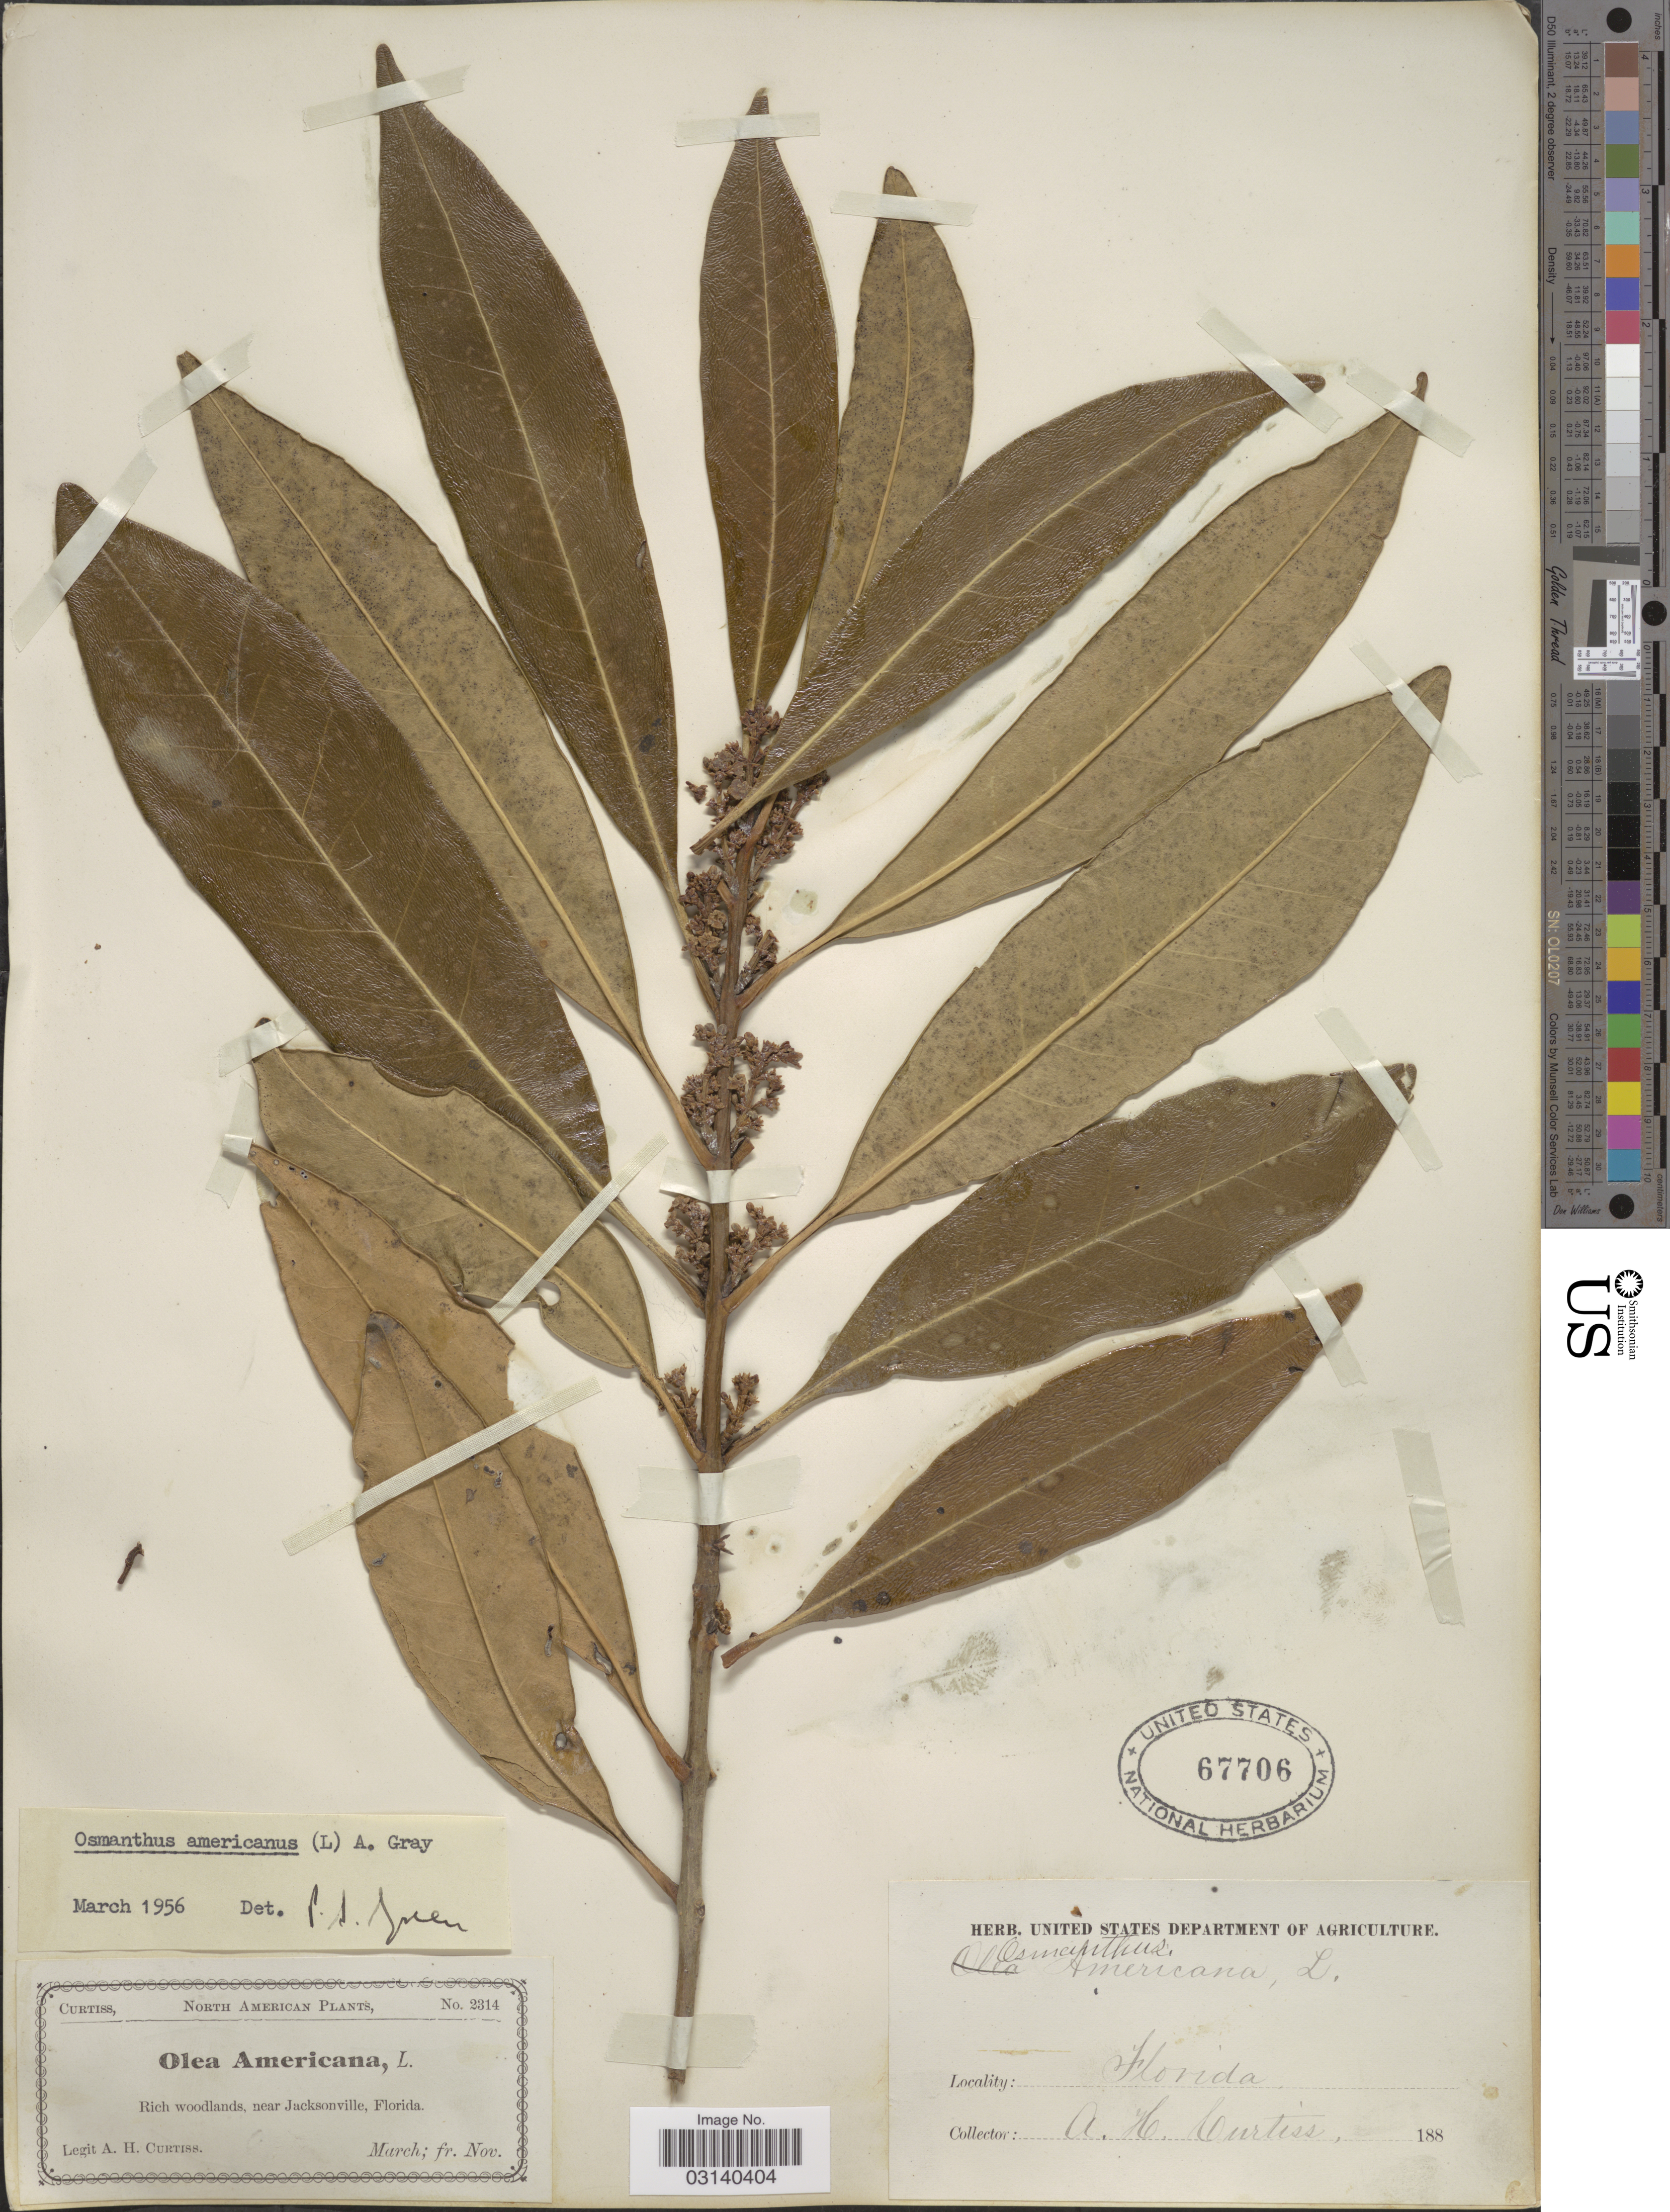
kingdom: Plantae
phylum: Tracheophyta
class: Magnoliopsida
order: Lamiales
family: Oleaceae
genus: Osmanthus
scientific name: Osmanthus americanus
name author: (L.) A. Gray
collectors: A. H. Curtiss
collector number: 2314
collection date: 1888-03/1888-11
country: United States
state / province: Florida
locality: Rich woodlands, near Jacksonville, Florida.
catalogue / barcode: US 67706